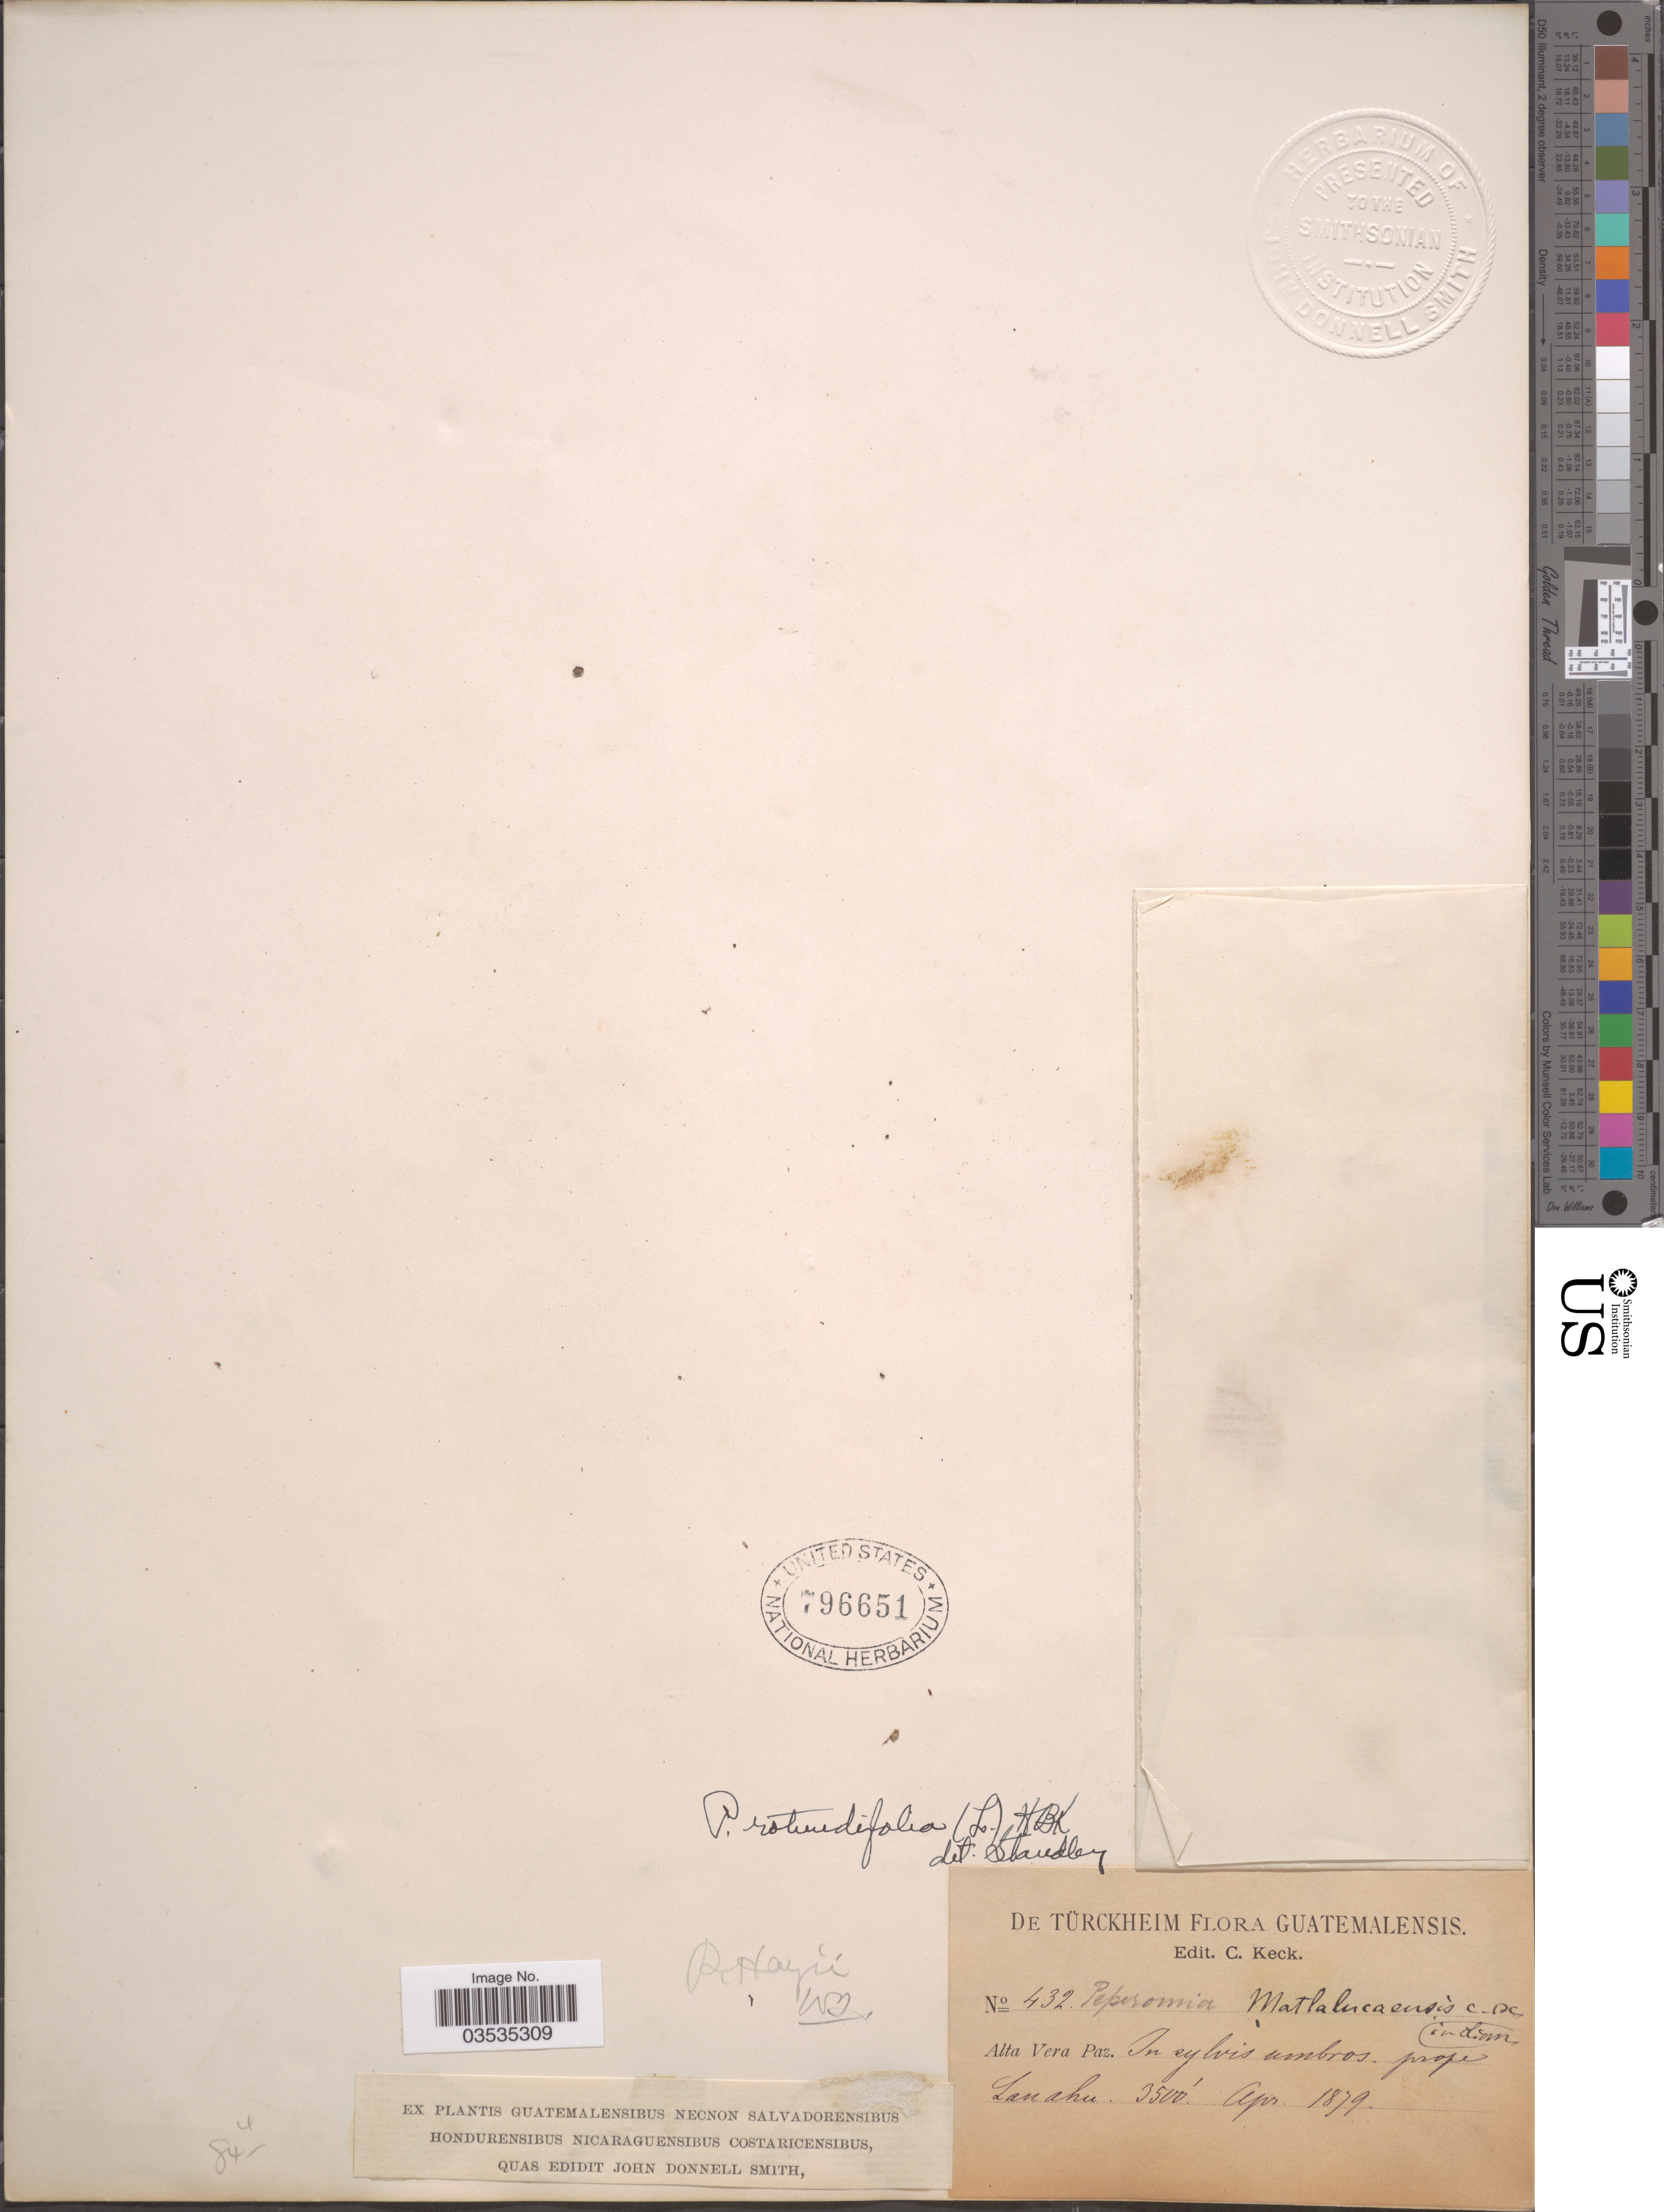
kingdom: Plantae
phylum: Tracheophyta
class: Magnoliopsida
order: Piperales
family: Piperaceae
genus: Peperomia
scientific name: Peperomia matlalucaensis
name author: C. DC.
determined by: Jiménez, José Estaban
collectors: Turckheim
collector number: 432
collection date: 1879-04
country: Guatemala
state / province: Alta Verapaz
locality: Alta Vera Paz. In sylvis ambros prope Lanahu.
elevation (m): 1067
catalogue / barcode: US 796651